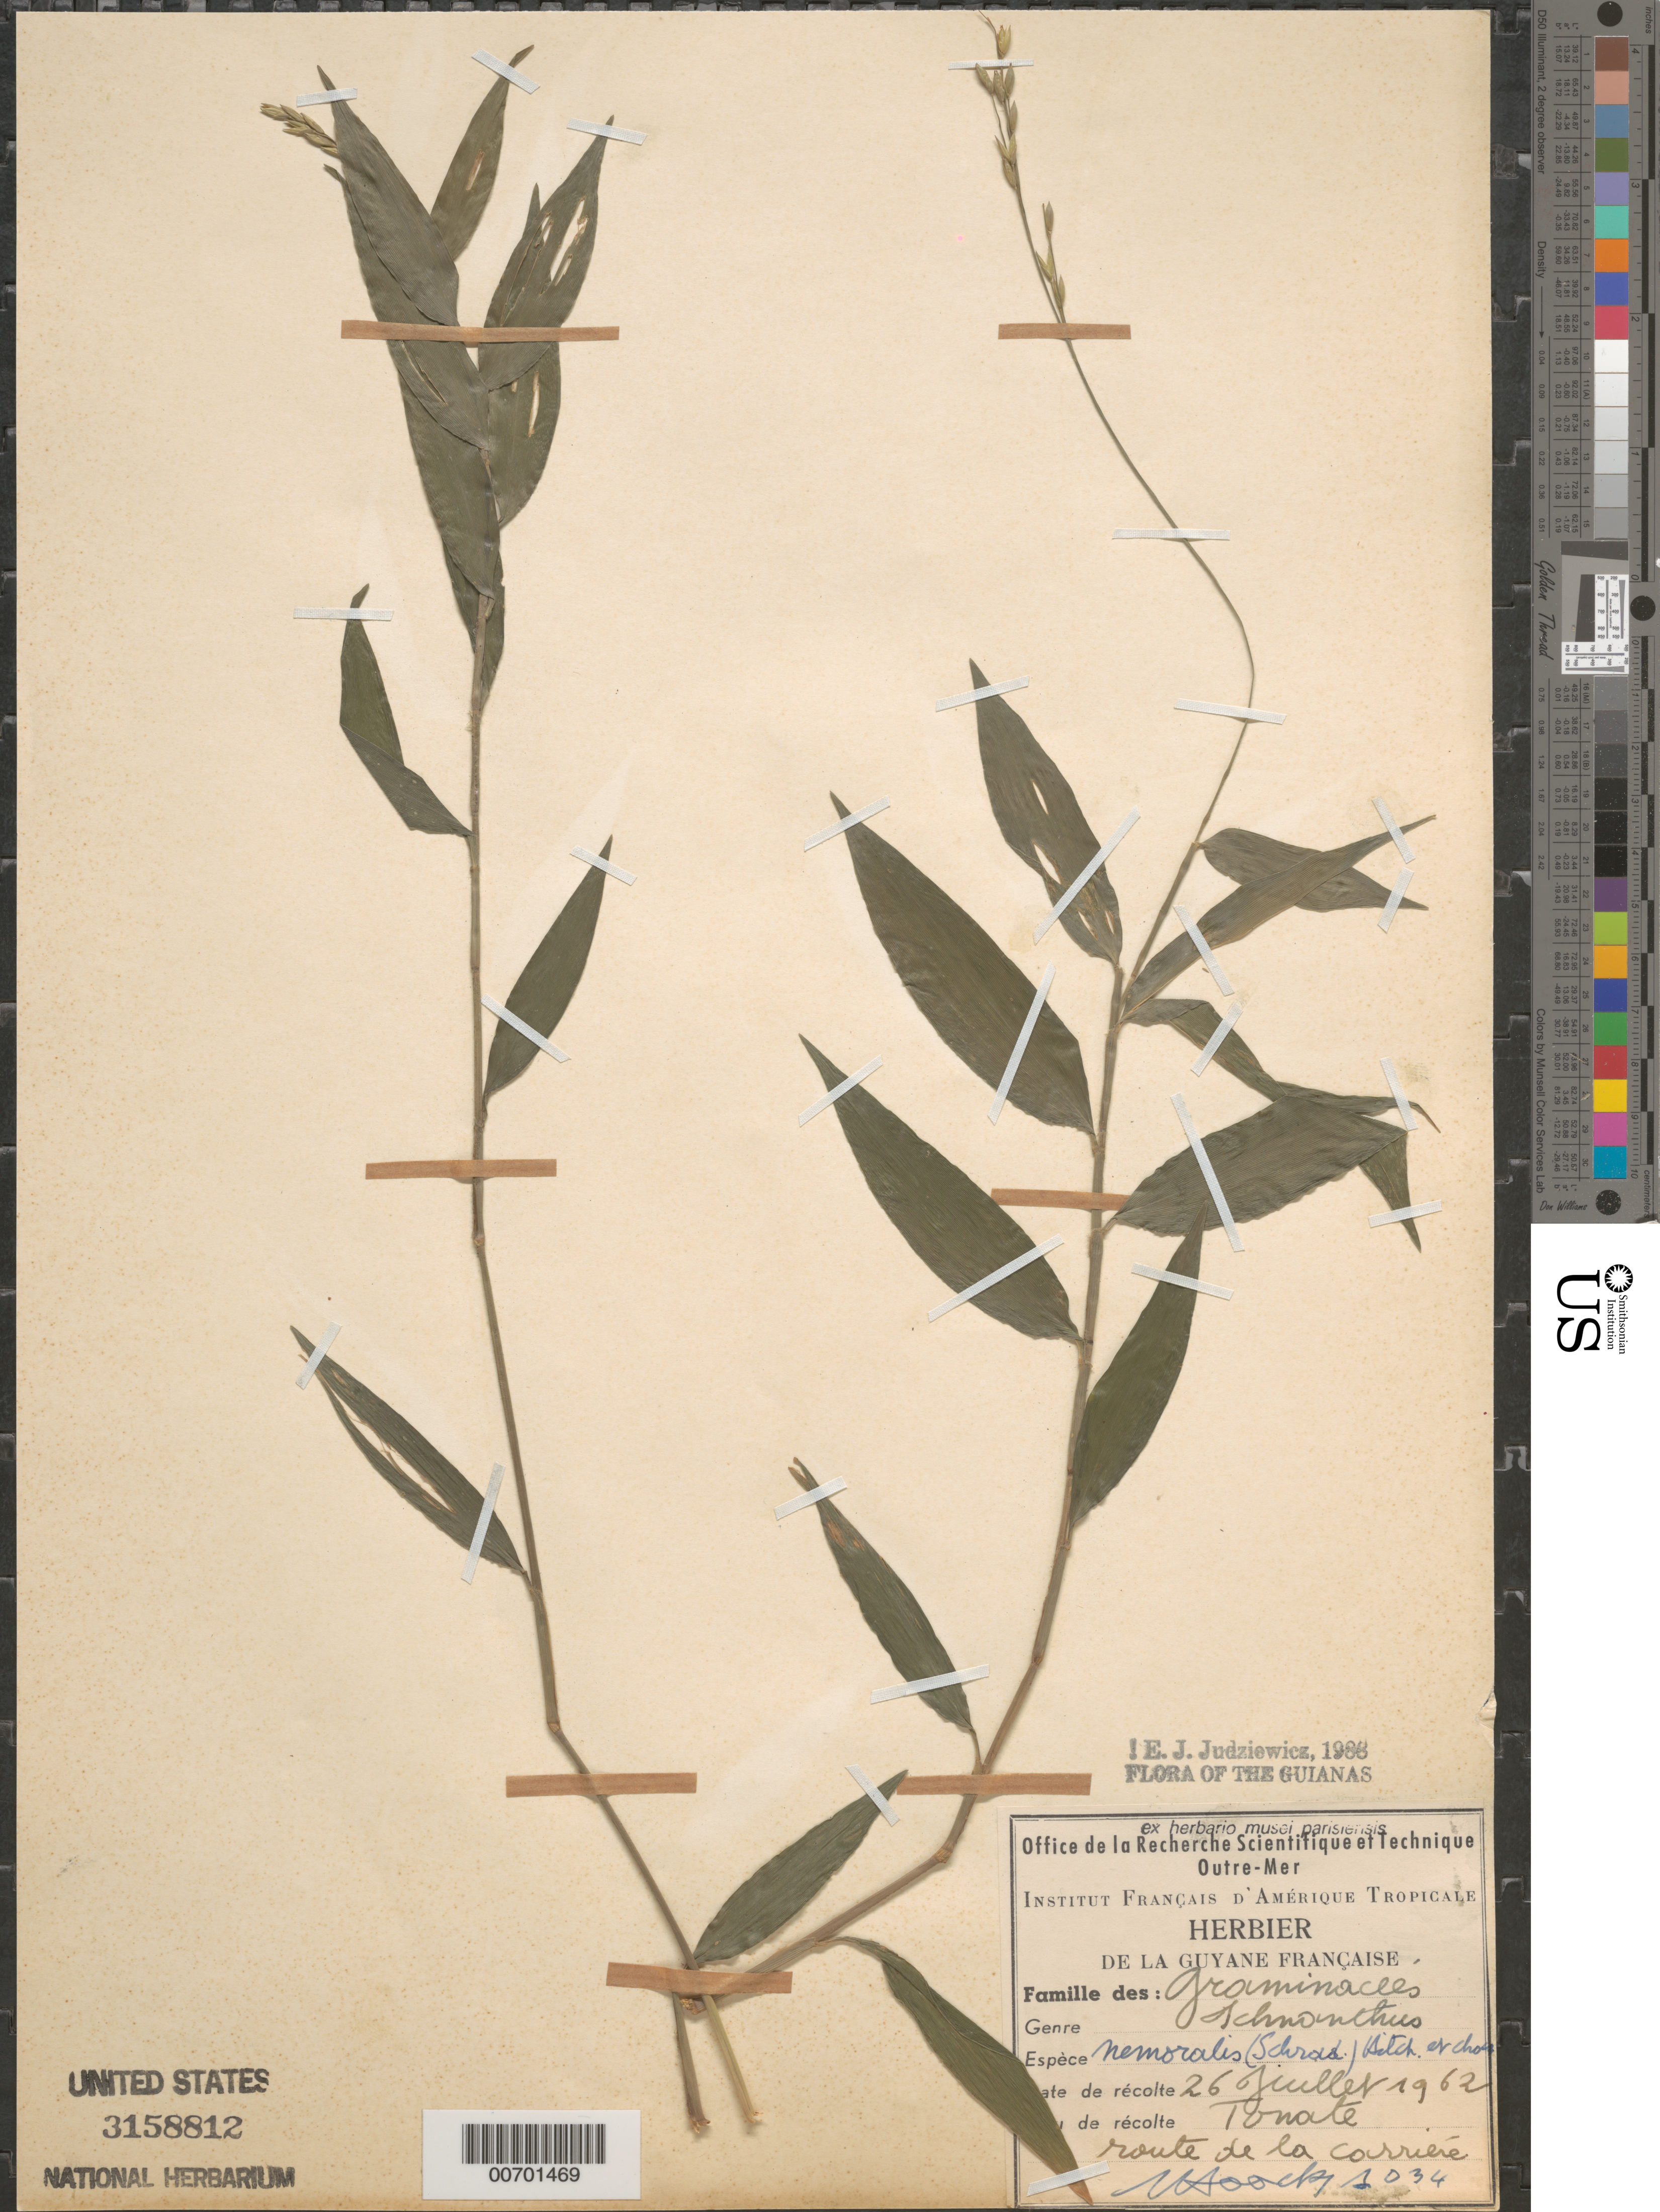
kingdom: Plantae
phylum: Tracheophyta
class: Liliopsida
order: Poales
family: Poaceae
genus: Ichnanthus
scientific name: Ichnanthus nemoralis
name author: (Schrad.) Hitchc. & Chase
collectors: J. Hoock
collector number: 1034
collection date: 1962-07-26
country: French Guiana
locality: The Guianas. Tonate. Route de la carriére.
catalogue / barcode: US 3158812